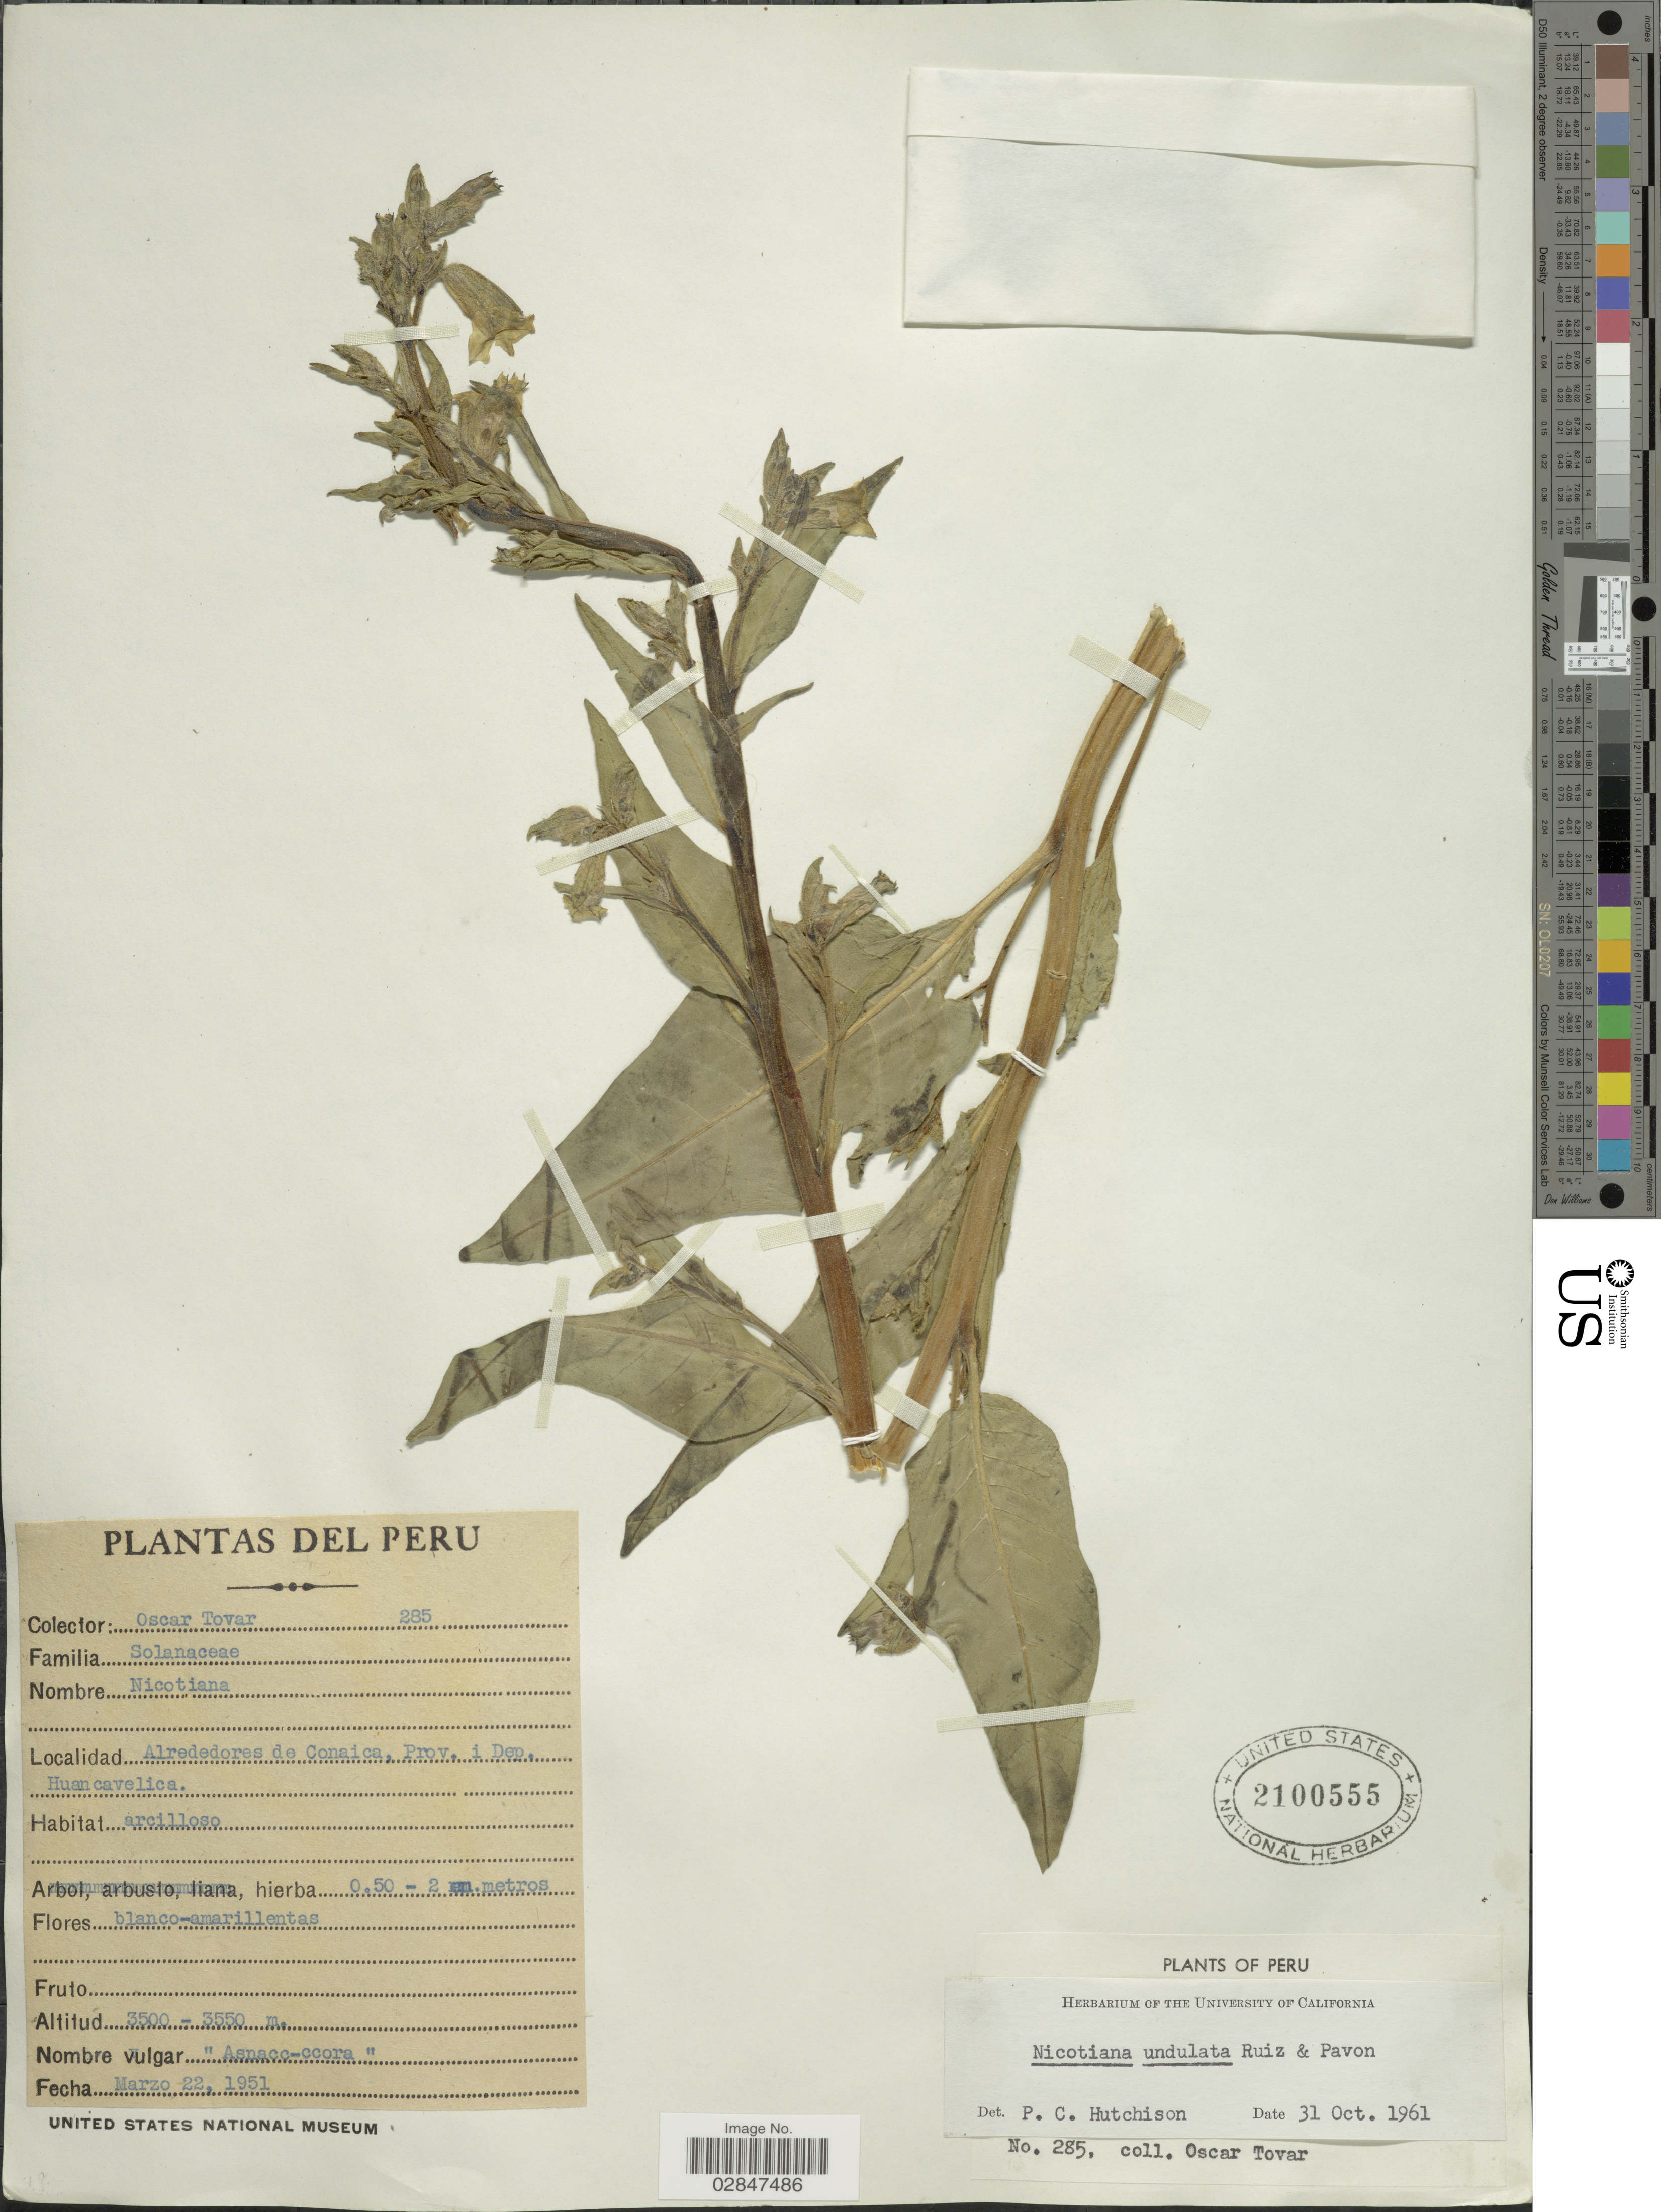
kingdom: Plantae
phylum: Tracheophyta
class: Magnoliopsida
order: Solanales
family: Solanaceae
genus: Nicotiana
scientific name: Nicotiana undulata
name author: Ruiz & Pav.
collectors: Ó. Tovar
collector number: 285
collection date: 1951-03-22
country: Peru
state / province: Huancavelica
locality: Alrededores de Conaica, Prov. i Dep. Huancavelica.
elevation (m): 3500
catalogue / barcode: US 2100555